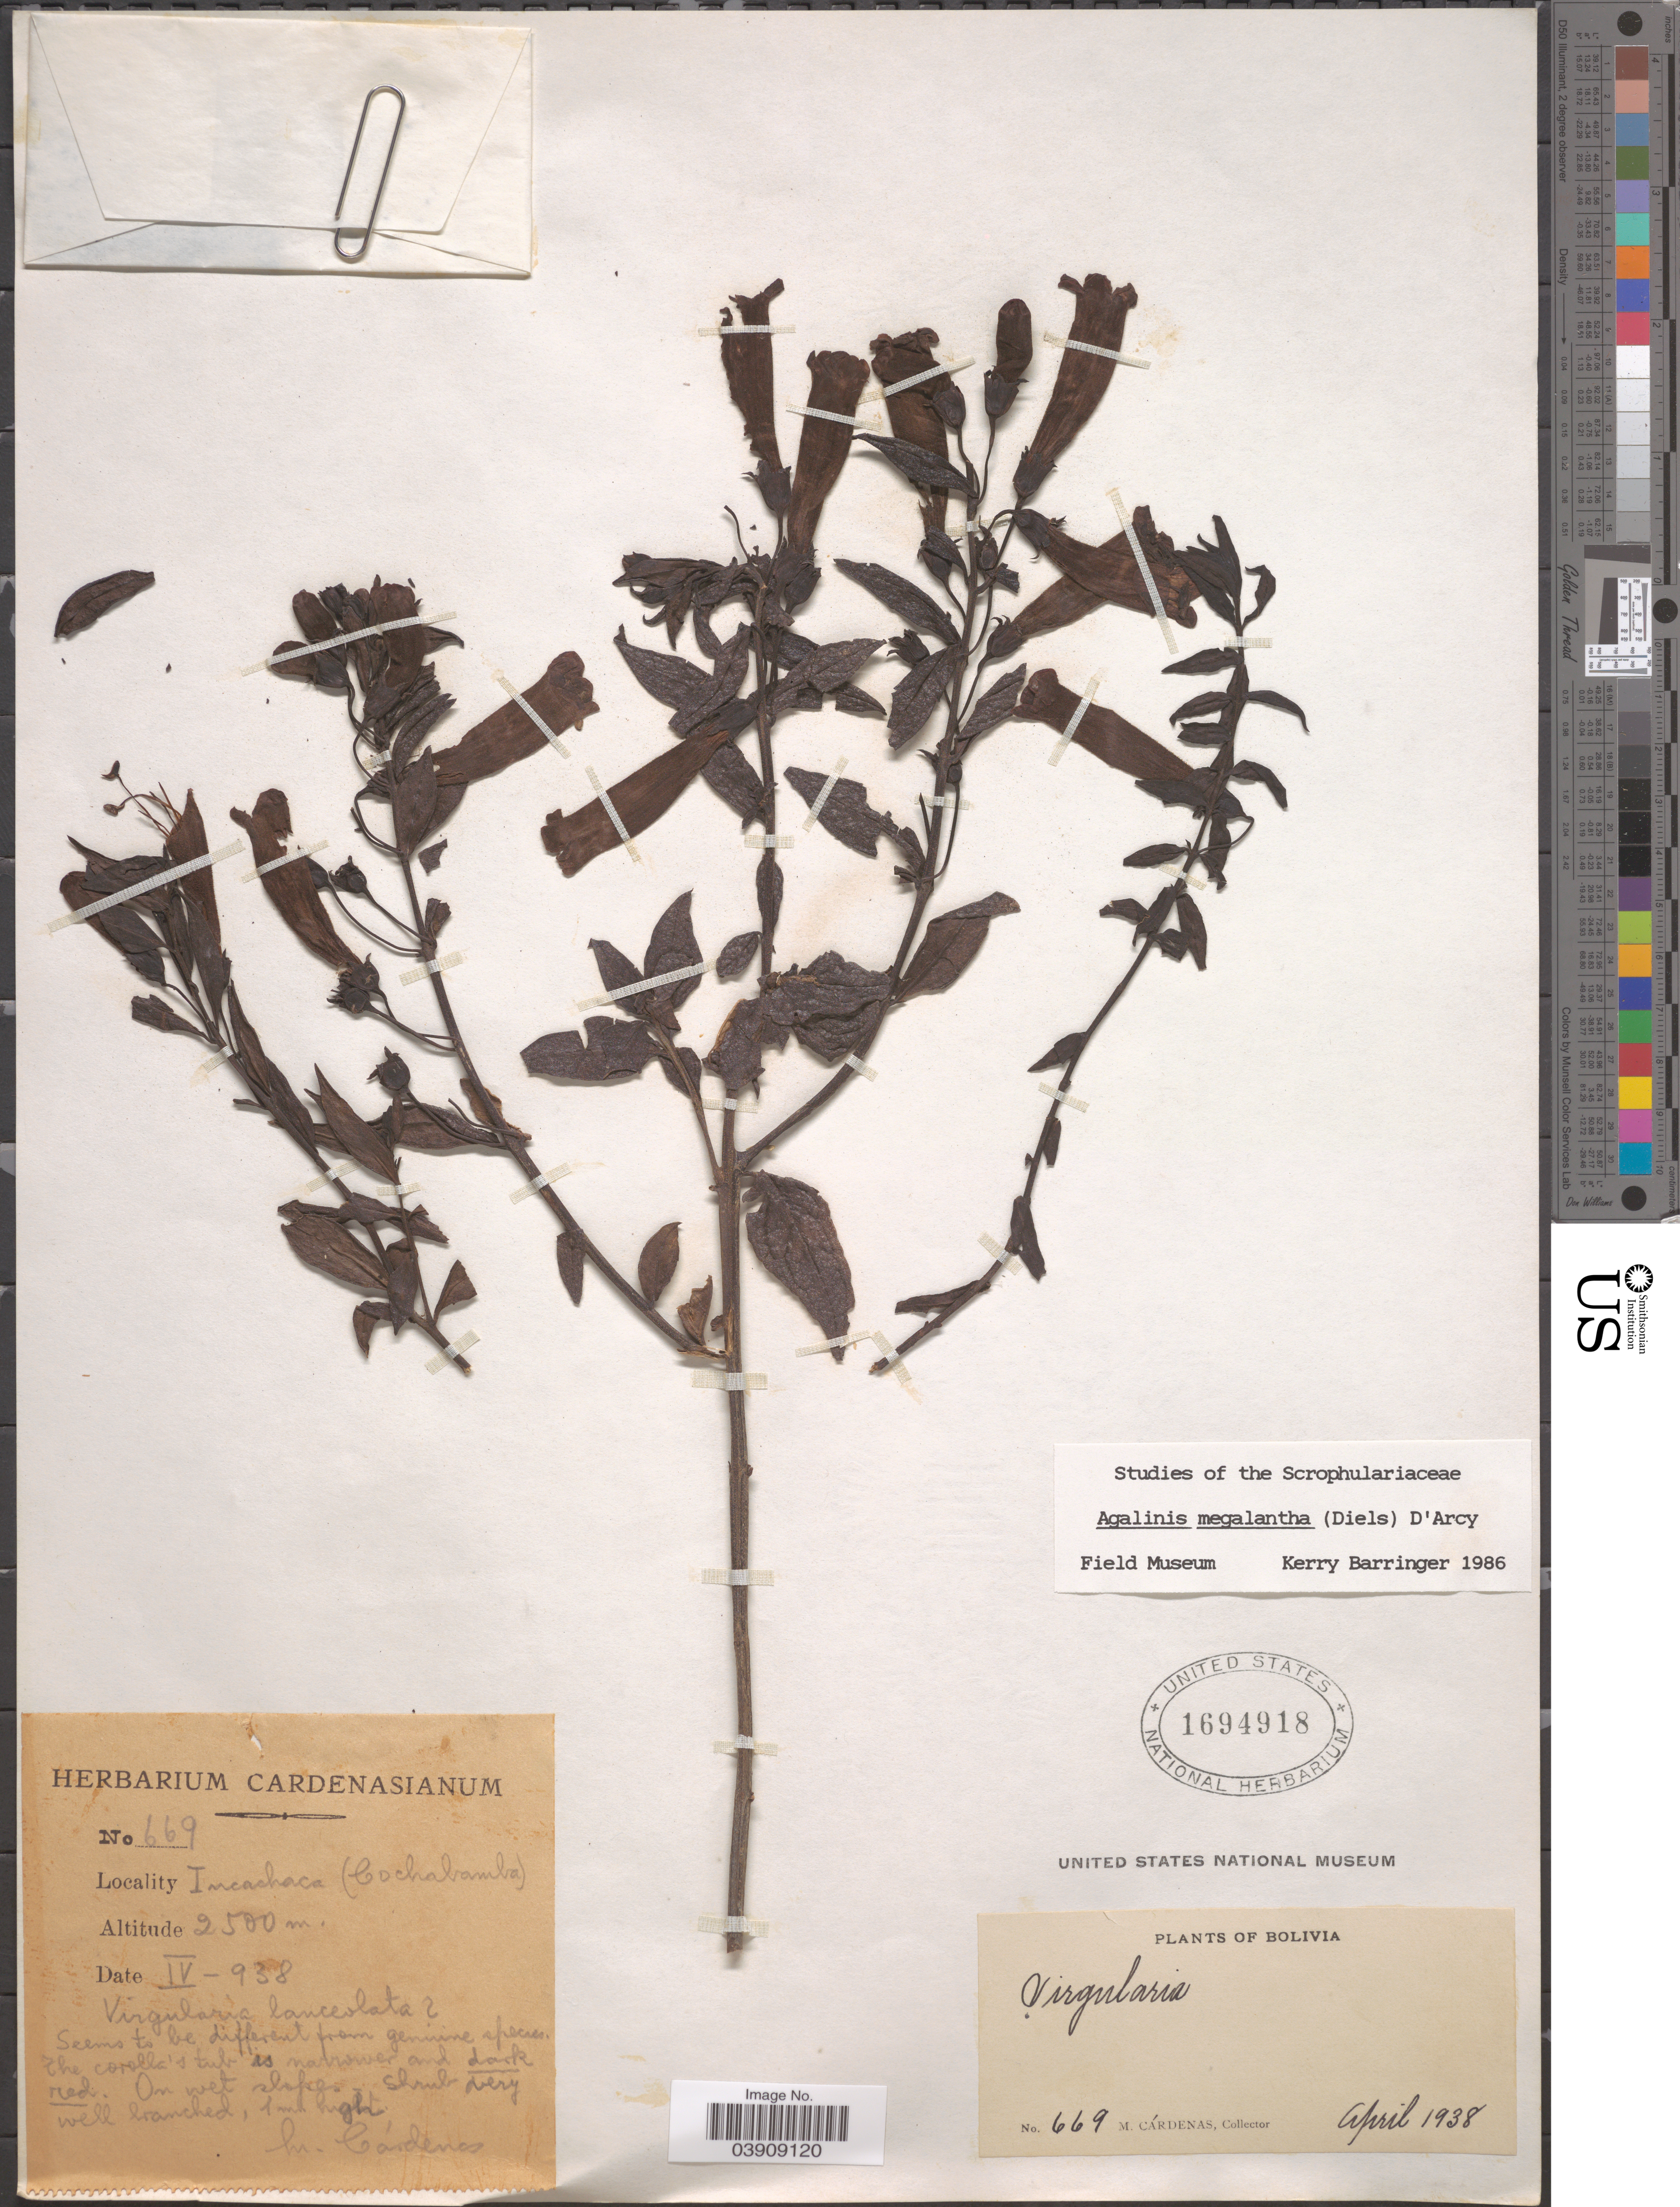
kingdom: Plantae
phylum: Tracheophyta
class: Magnoliopsida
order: Lamiales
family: Orobanchaceae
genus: Agalinis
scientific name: Agalinis megalantha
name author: (Diels) D'Arcy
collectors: M. Cárdenas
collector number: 669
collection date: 1938-04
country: Bolivia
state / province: Cochabamba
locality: Incachaca.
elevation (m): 2500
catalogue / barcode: US 1694918